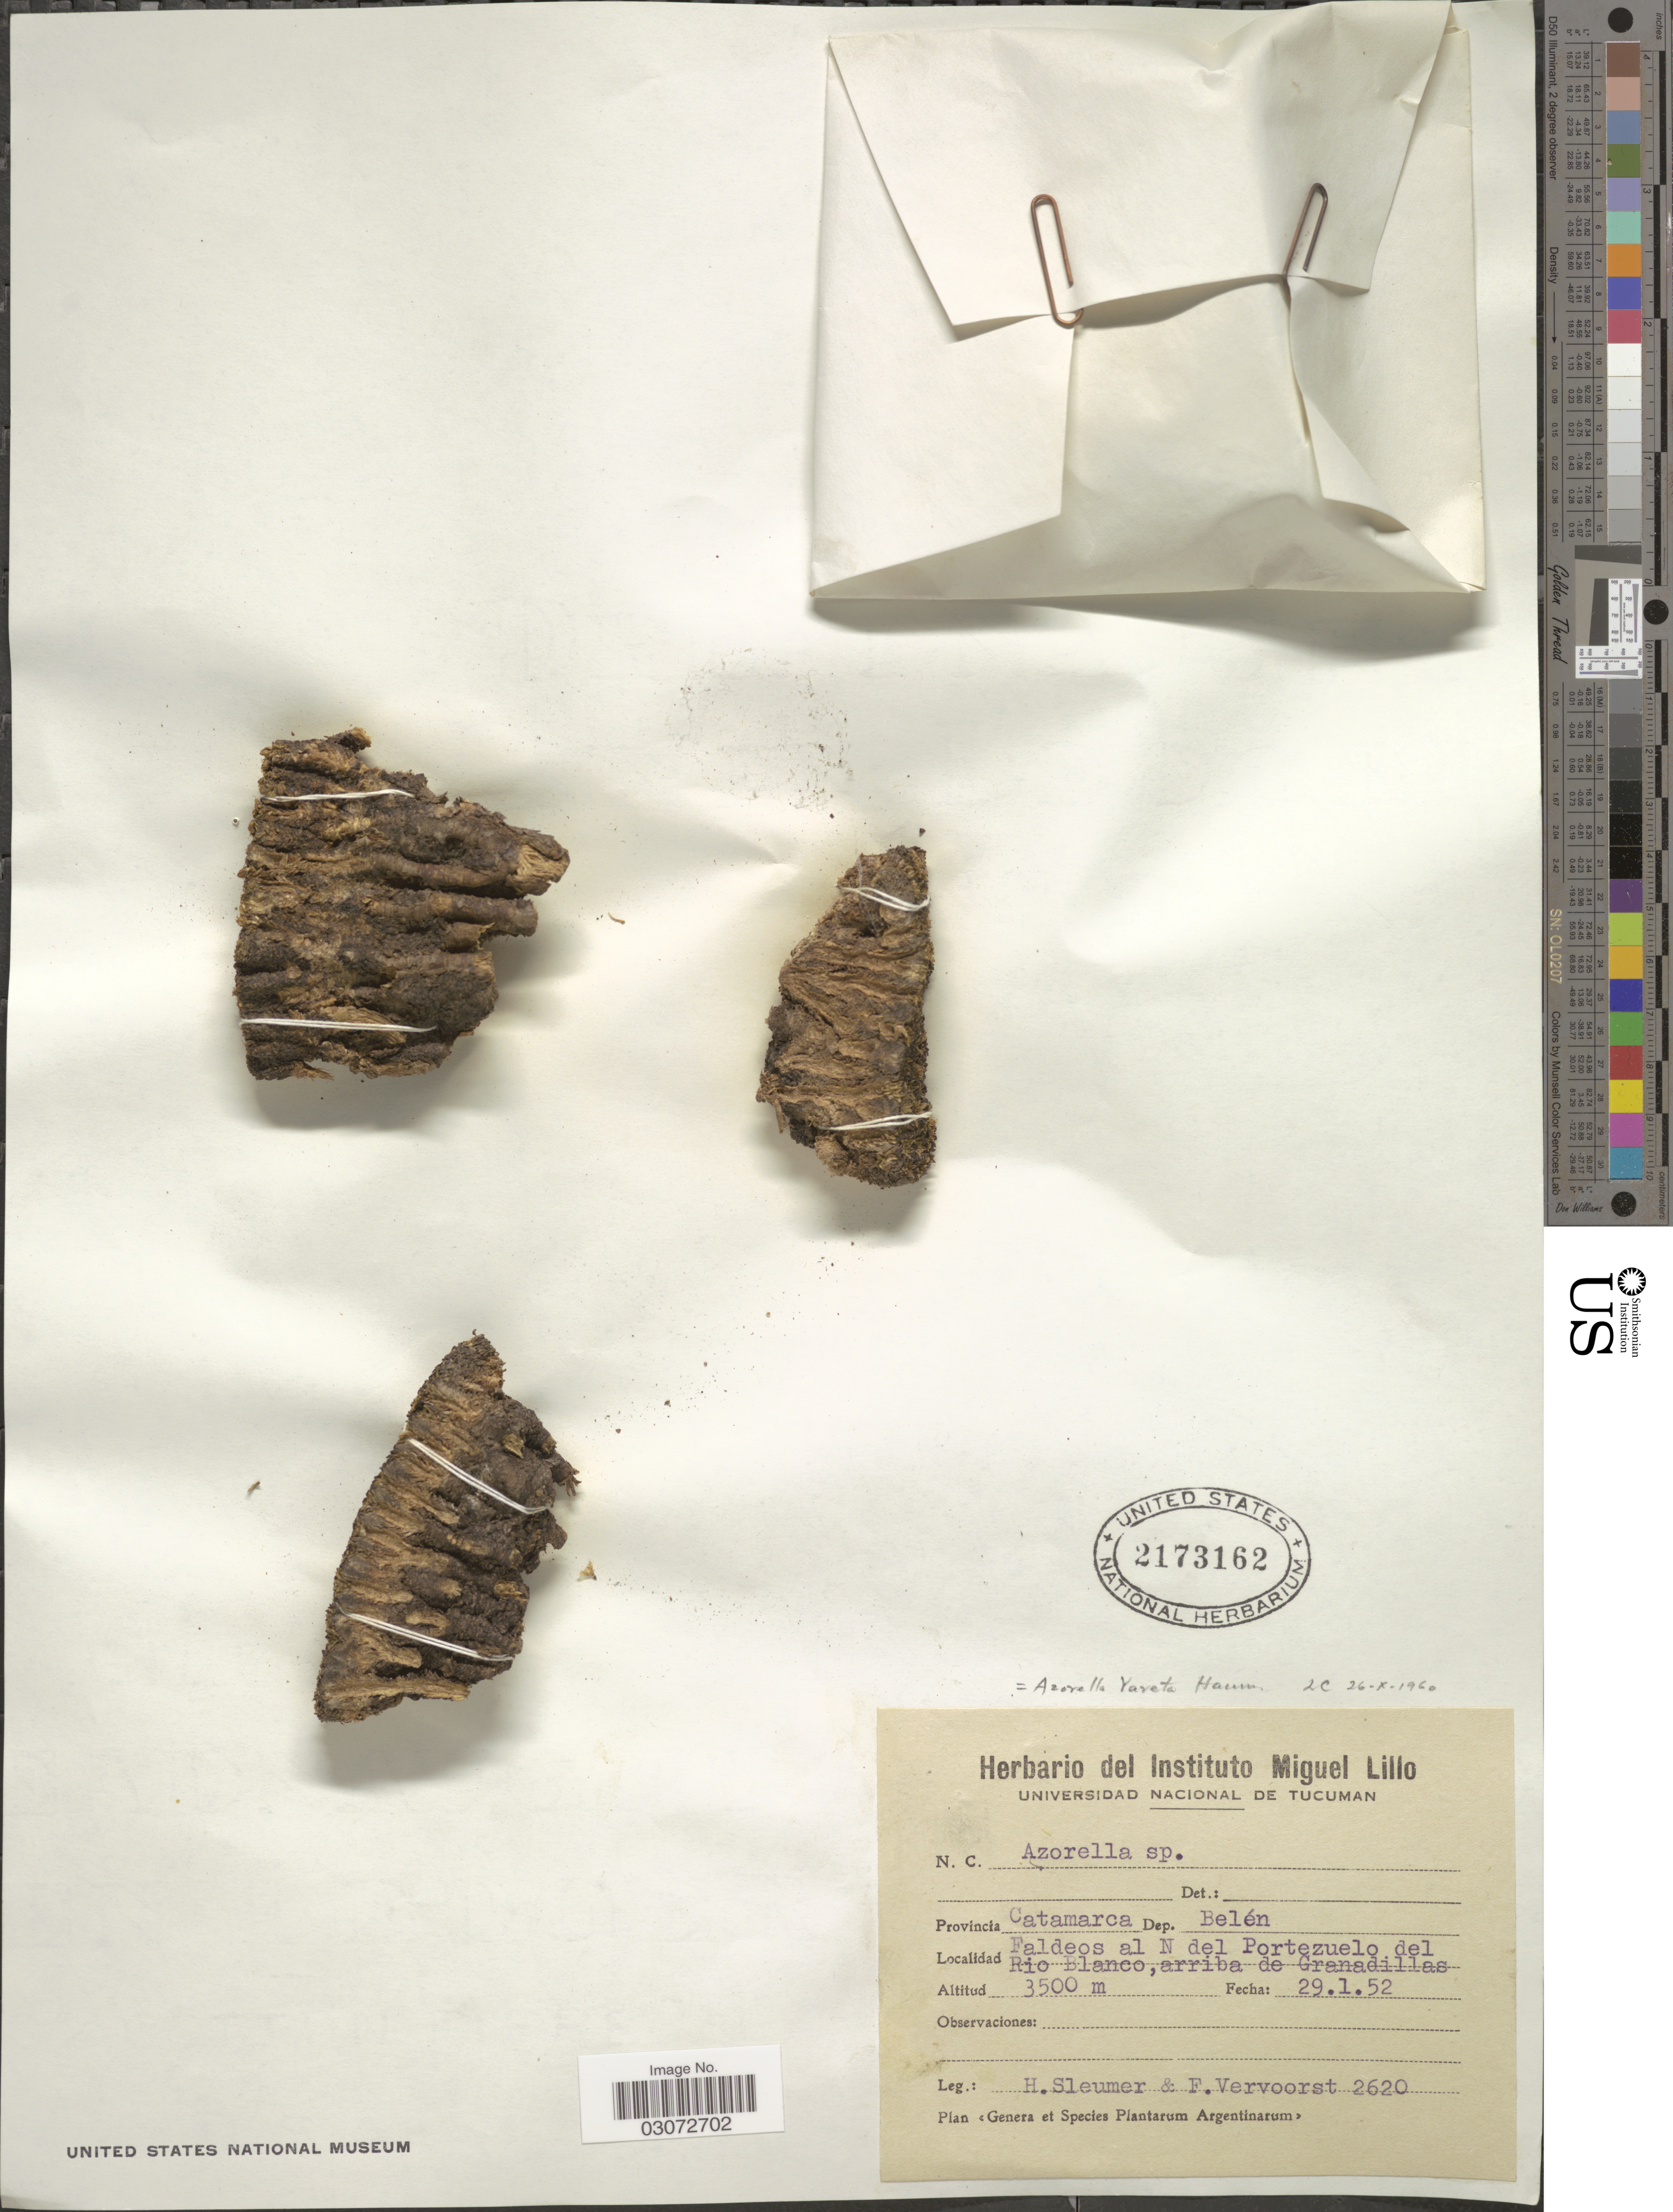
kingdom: Plantae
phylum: Tracheophyta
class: Magnoliopsida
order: Apiales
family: Apiaceae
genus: Azorella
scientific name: Azorella compacta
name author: Phil.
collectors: H. O. Sleumer & F. Vervoorst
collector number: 2620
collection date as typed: Transcribed d/m/y: 29/1/52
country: Argentina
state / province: Catamarca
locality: Dep. Belén. Faldeos al N del Portezuelo del Rio Blanco, arriba de Granadillas.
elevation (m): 3500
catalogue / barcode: US 2173162